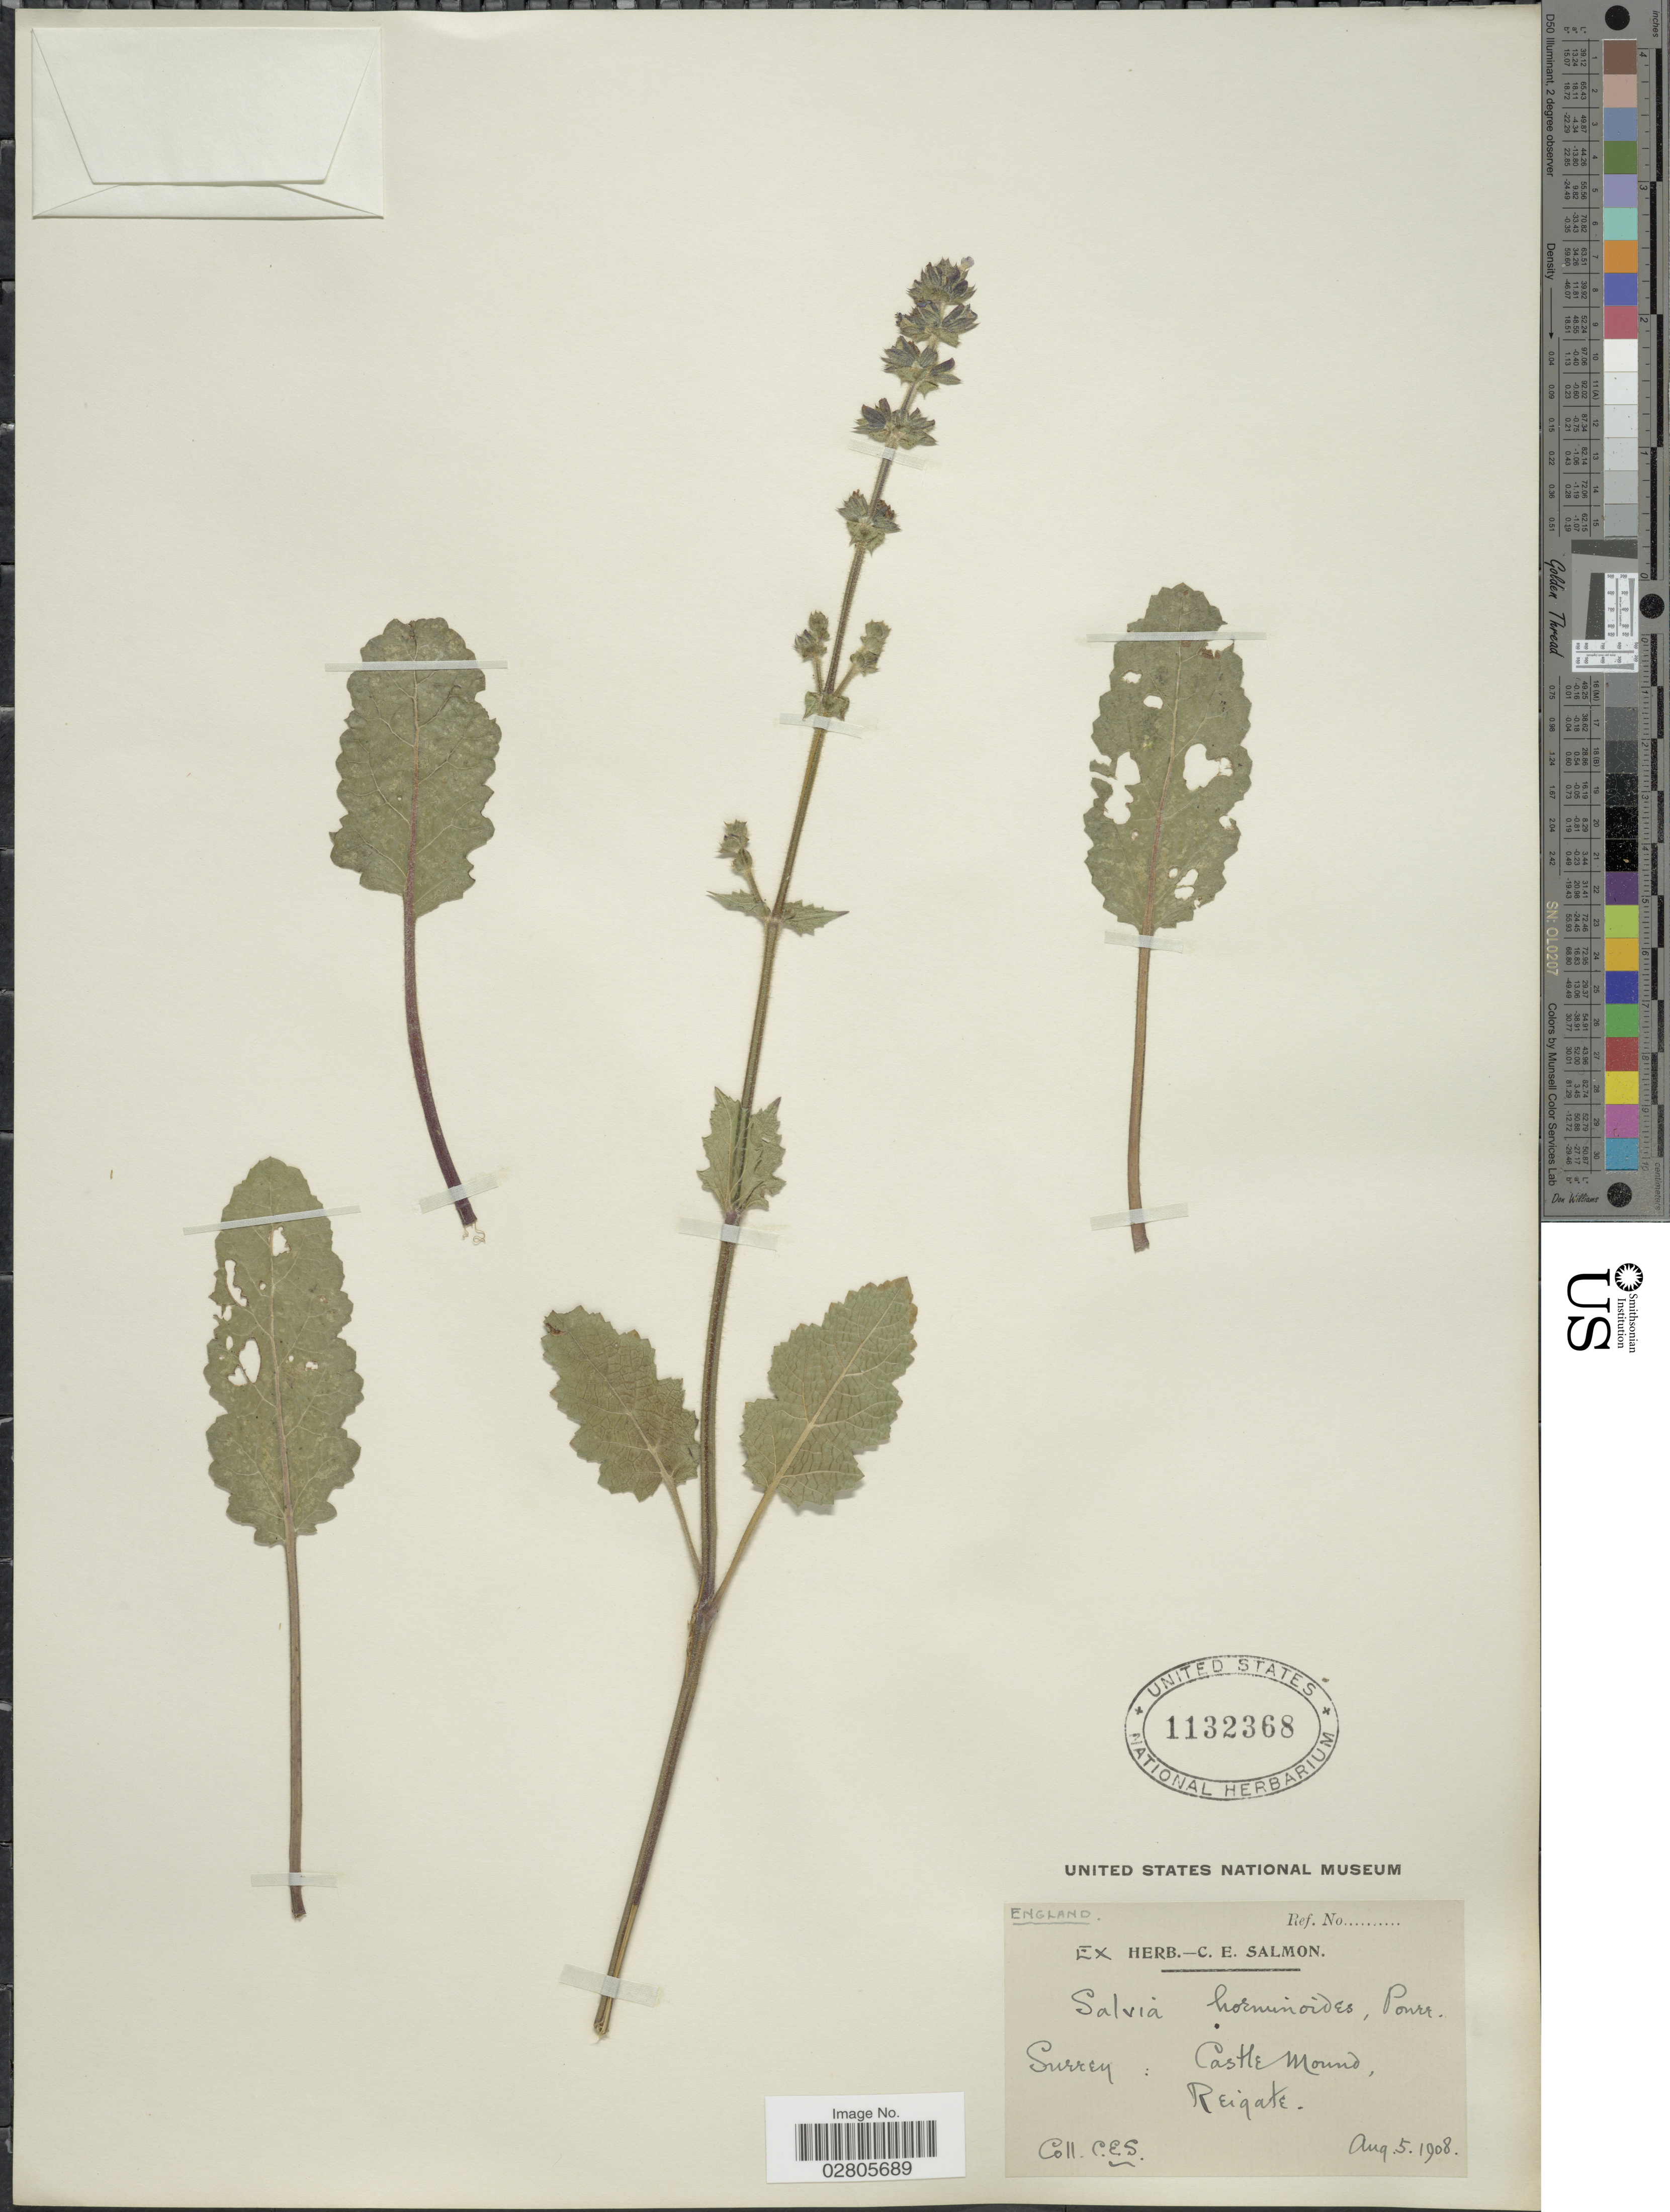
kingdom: Plantae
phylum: Tracheophyta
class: Magnoliopsida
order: Lamiales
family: Lamiaceae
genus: Salvia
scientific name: Salvia horminioides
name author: Pourr.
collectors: C. E. Salmon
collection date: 1908-08-05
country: United Kingdom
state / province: England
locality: Surrey: Castle Mound, Reigate.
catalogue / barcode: US 1132368